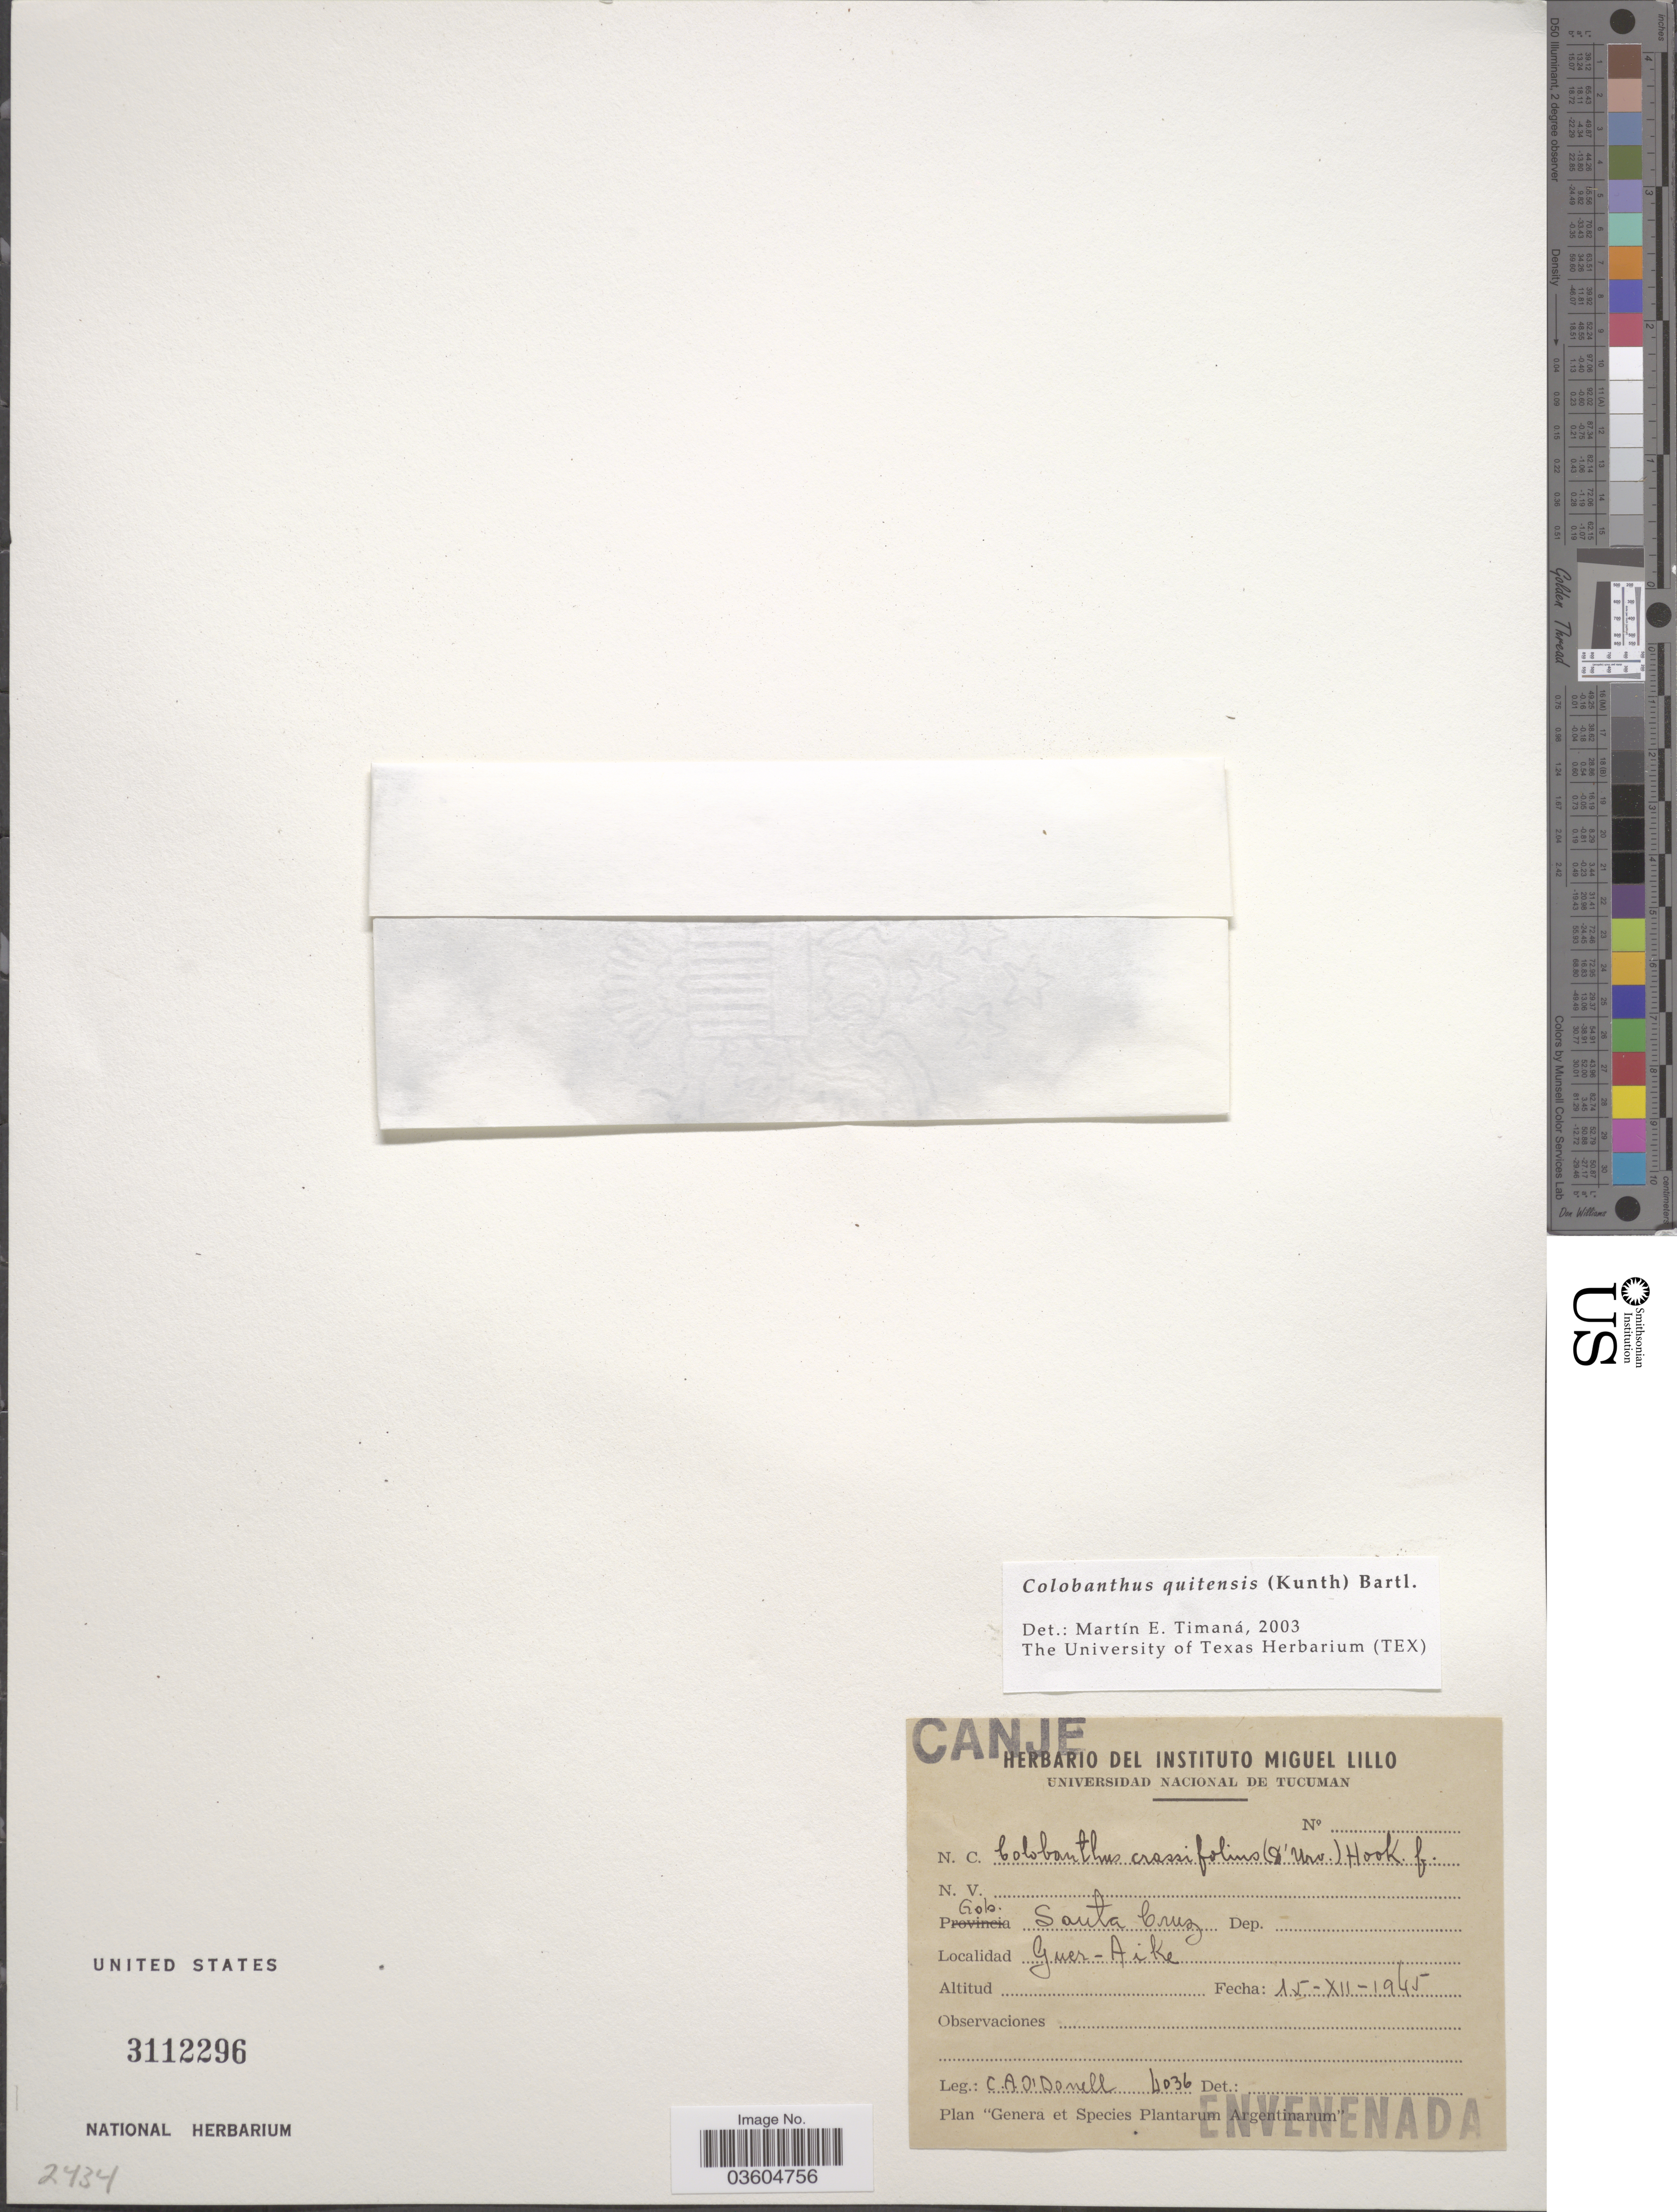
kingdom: Plantae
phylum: Tracheophyta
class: Magnoliopsida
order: Caryophyllales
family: Caryophyllaceae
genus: Colobanthus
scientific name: Colobanthus quitensis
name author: (Kunth) Bartl.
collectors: C. A. O'Donell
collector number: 4036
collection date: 1945-12-15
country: Argentina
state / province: Santa Cruz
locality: Gob. Santa Cruz. Guer-Aike.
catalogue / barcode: US 3112296